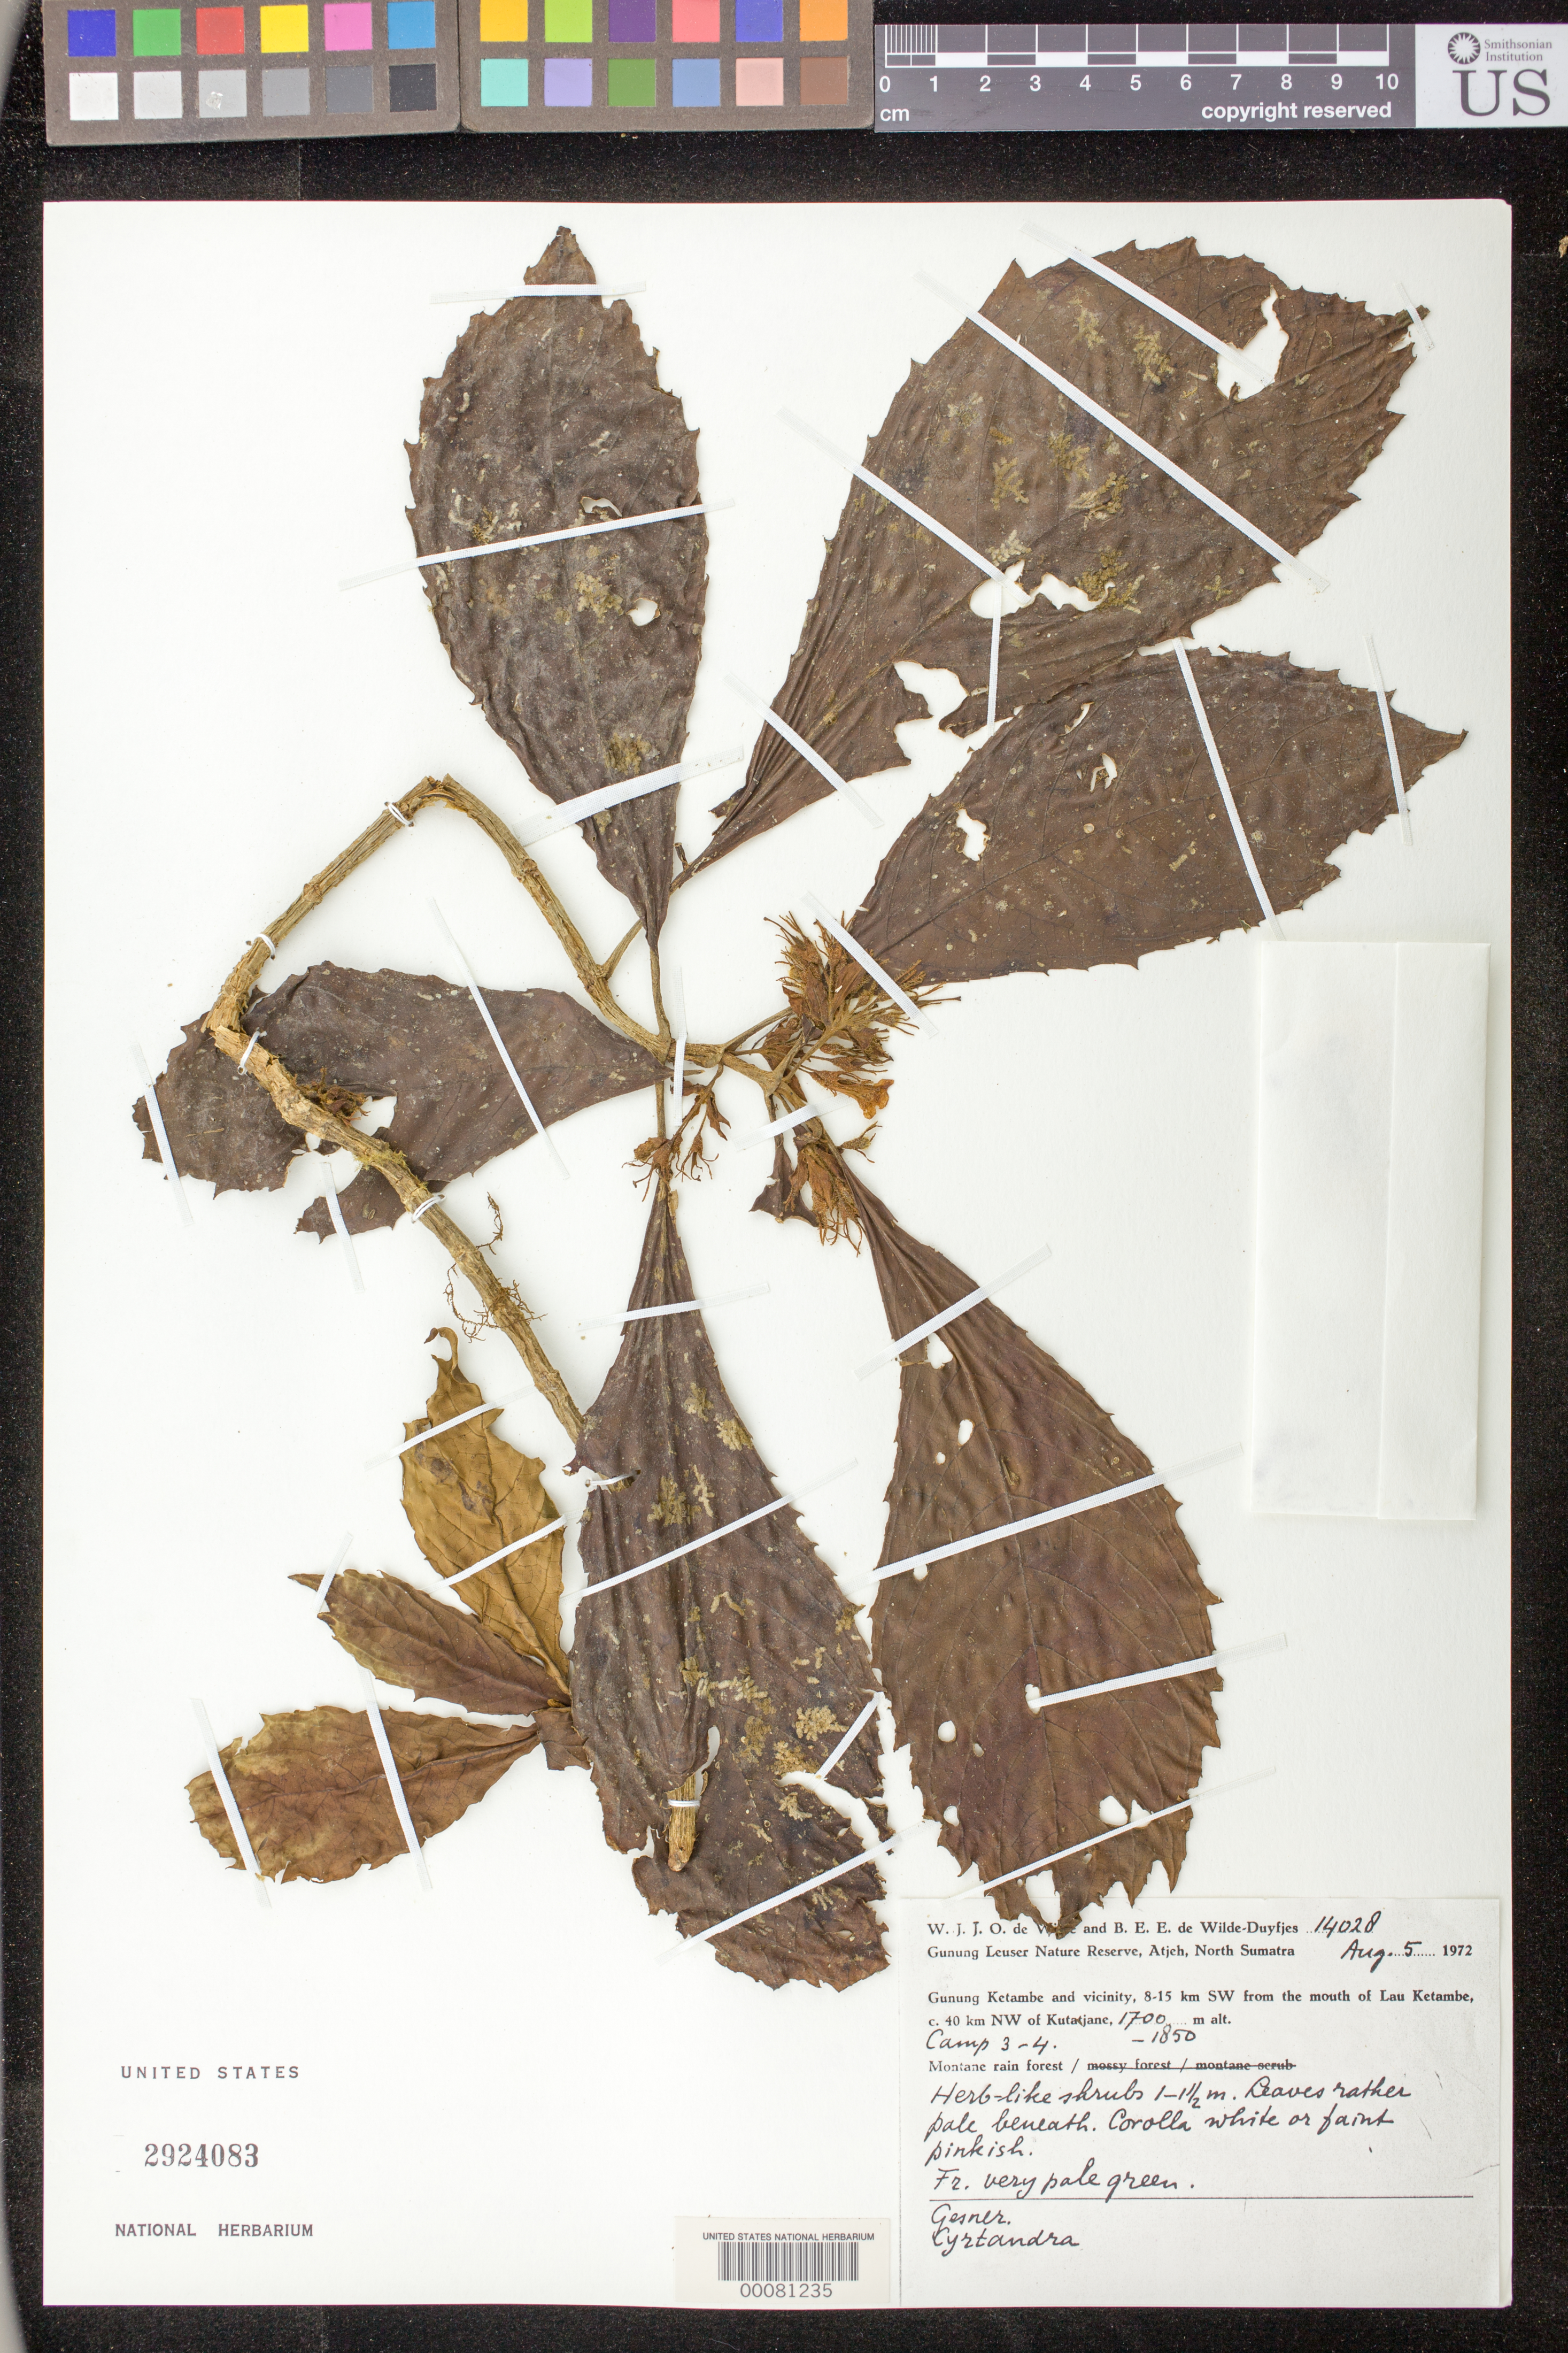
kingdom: Plantae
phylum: Tracheophyta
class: Magnoliopsida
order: Lamiales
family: Gesneriaceae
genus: Cyrtandra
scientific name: Cyrtandra sp.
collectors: W. J. de Wilde & B. E. de Wilde-Duyfjes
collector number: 14028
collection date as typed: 05 Aug 1972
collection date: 1972-08-05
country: Indonesia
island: Sumatra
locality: North sumatra prov., Gunung ketambe and vicinity, 8-15 km sw from the mouth of lau ketambe, about 40 km nw of kutajane, camp 3-4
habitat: Montane rain forest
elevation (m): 1700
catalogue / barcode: US 2924083